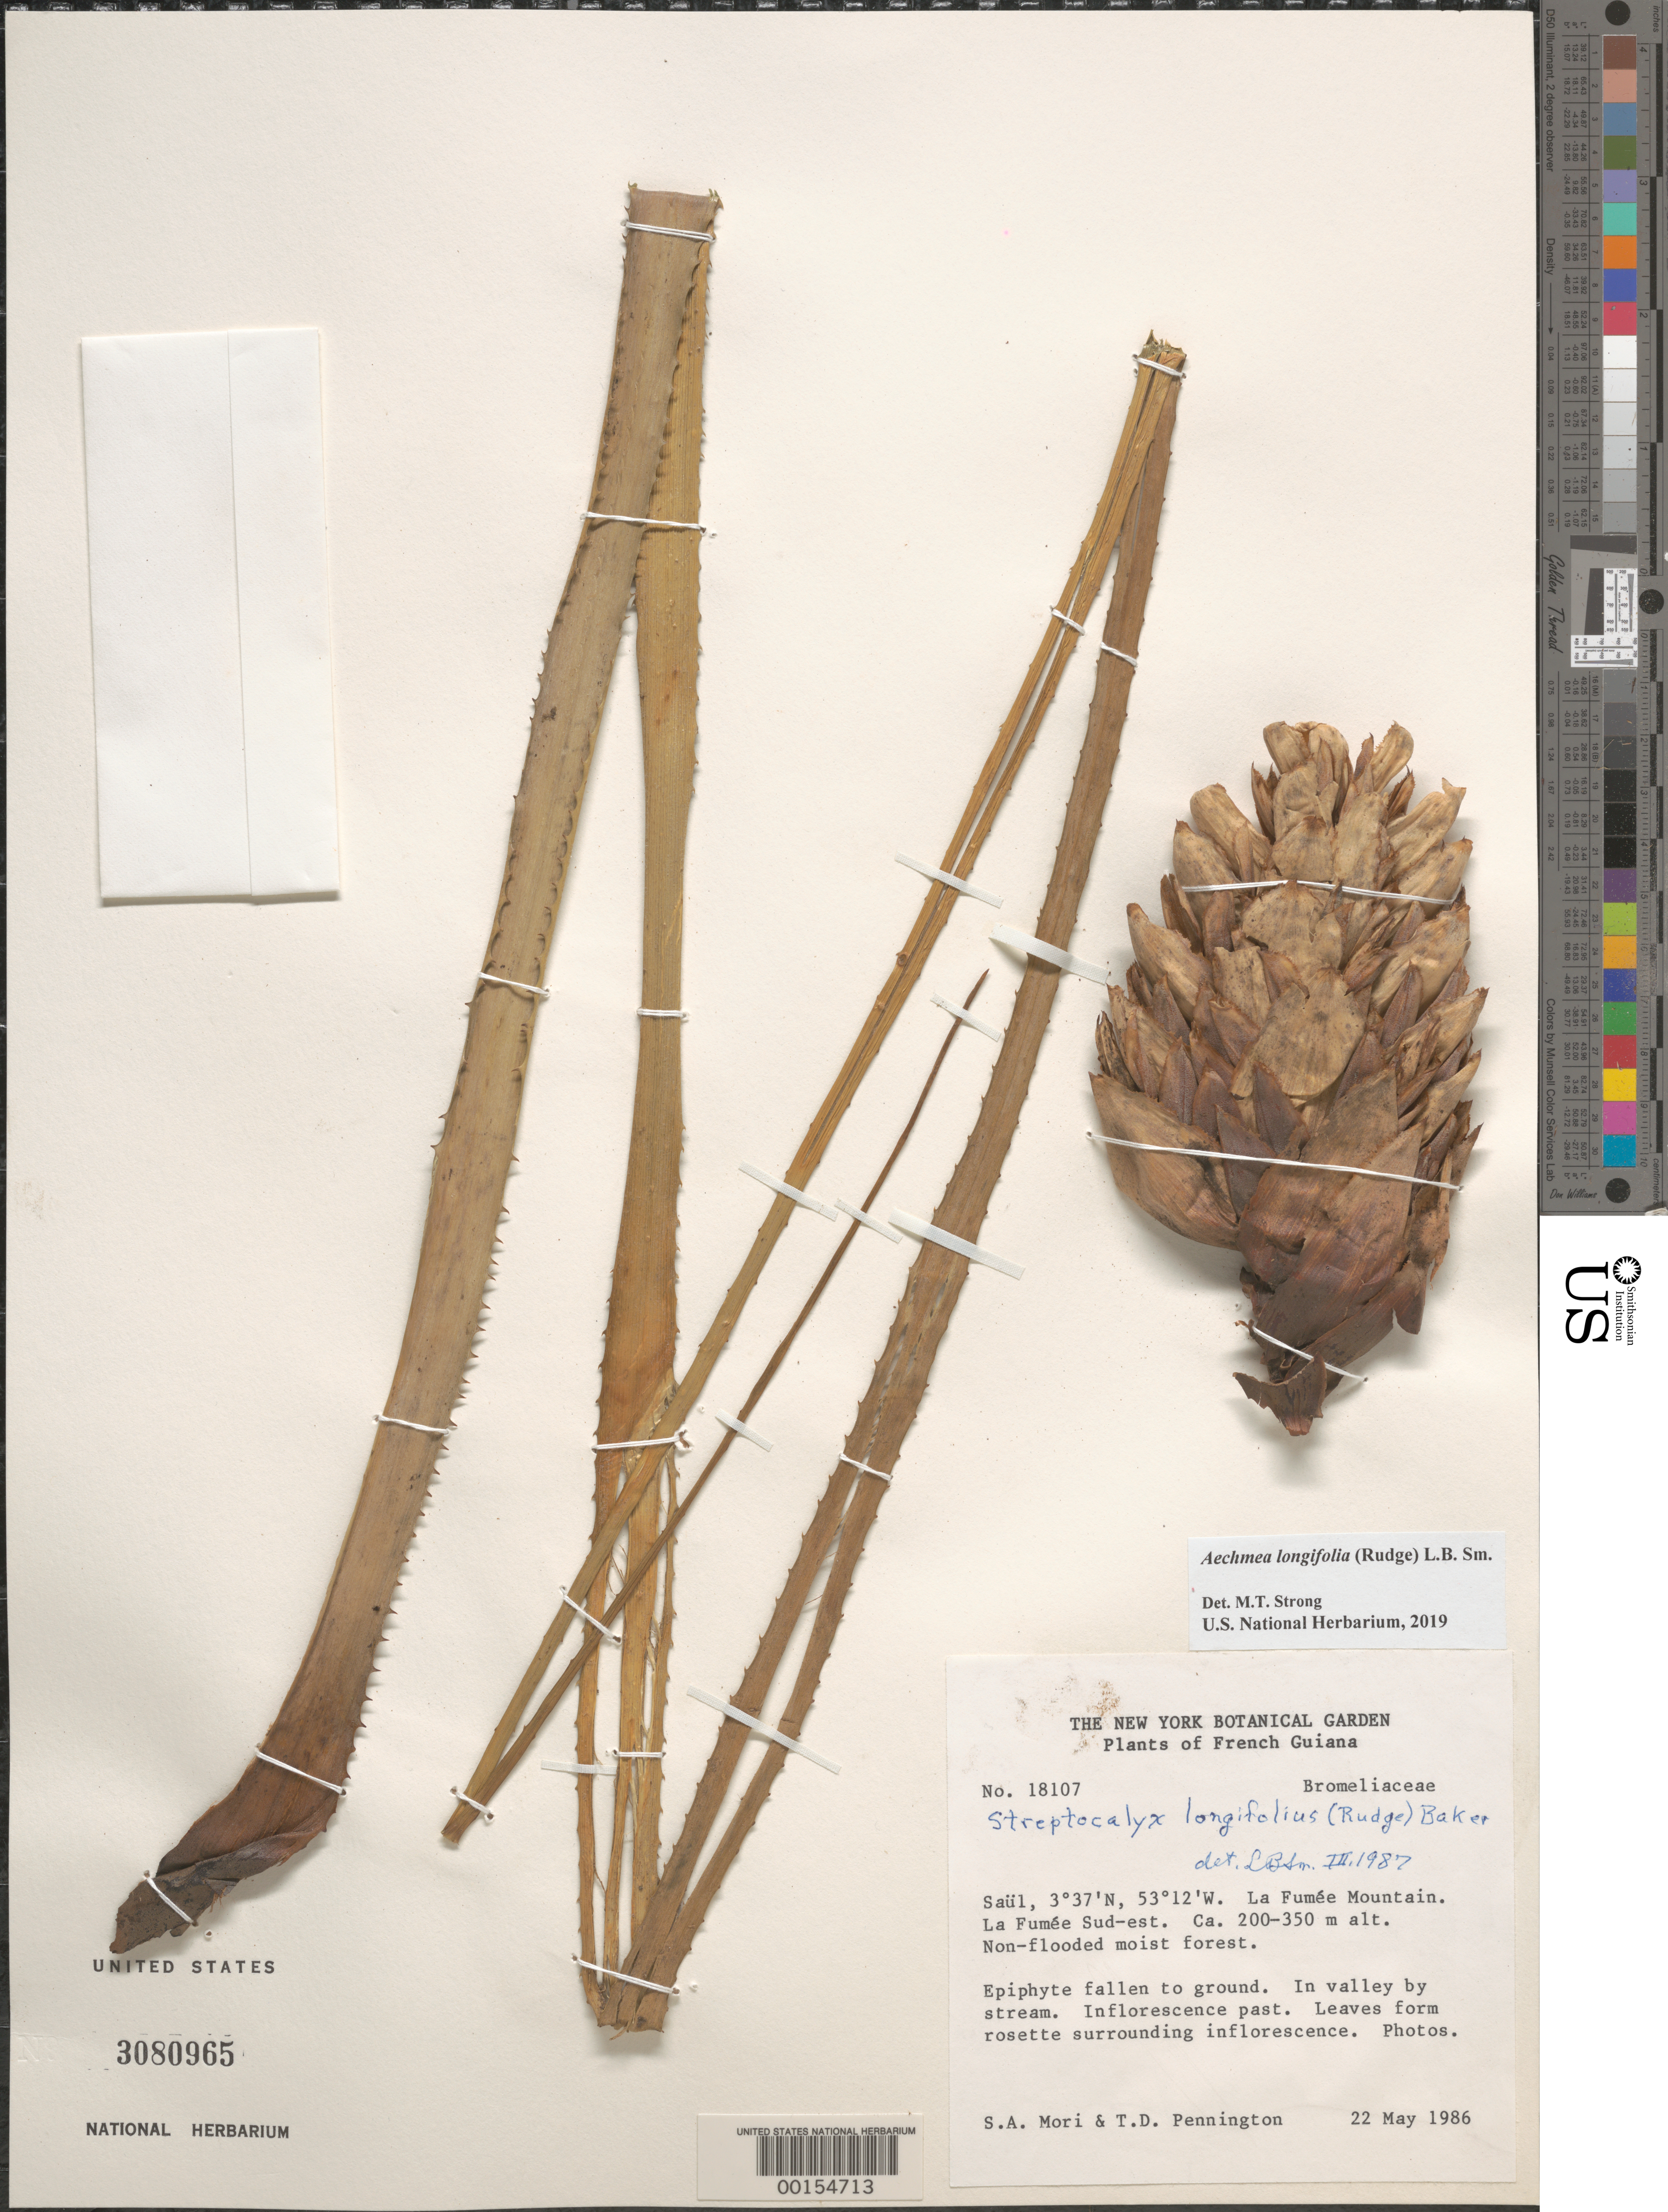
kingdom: Plantae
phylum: Tracheophyta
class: Liliopsida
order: Poales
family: Bromeliaceae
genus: Aechmea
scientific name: Aechmea longifolia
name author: (Rudge) L.B. Sm. & M.A. Spencer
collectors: S. Mori & T. D. Pennington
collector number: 18107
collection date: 1986-05-22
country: French Guiana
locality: Saül. La Fumée Mountain. La Fuméé Sud-est.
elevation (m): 200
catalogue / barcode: US 3080965